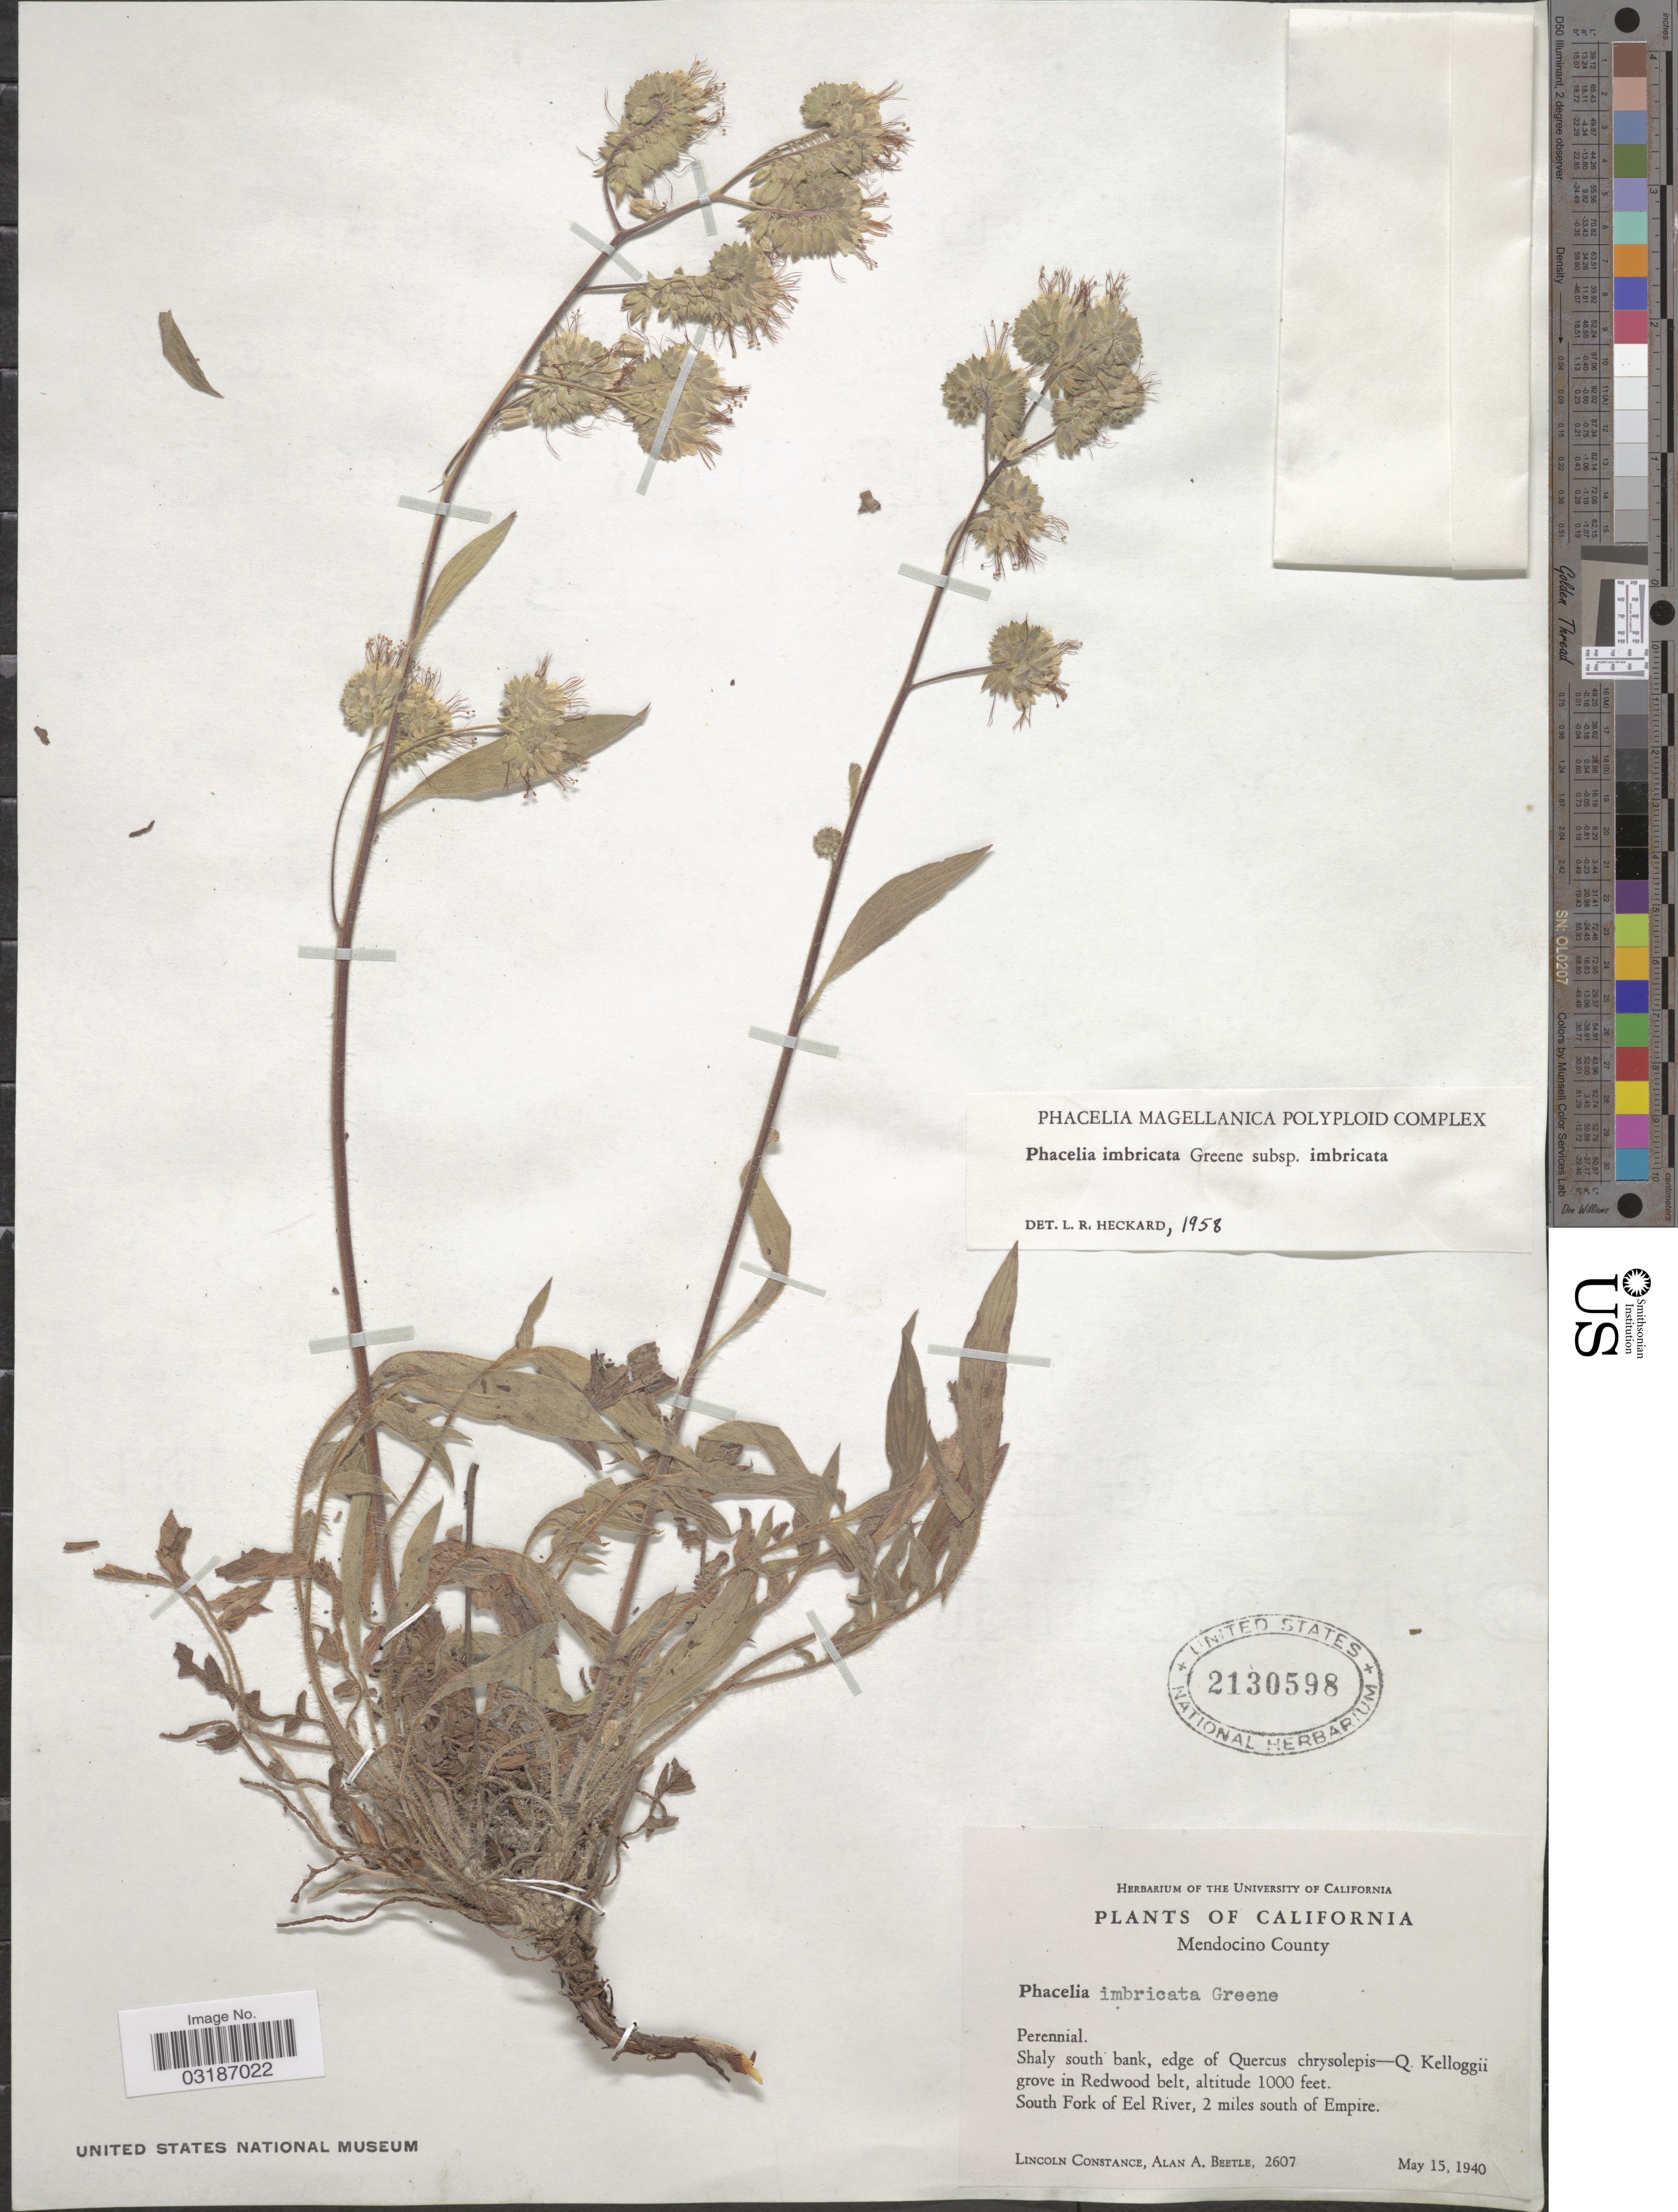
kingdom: Plantae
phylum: Tracheophyta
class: Magnoliopsida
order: Boraginales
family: Hydrophyllaceae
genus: Phacelia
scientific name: Phacelia imbricata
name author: Greene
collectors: L. Constance & A. A. Beetle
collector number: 2607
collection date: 1940-05-15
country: United States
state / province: California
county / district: Mendocino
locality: Mendocino County. South Fork of Eel River, 2 miles south of Empire.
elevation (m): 305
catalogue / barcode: US 2130598